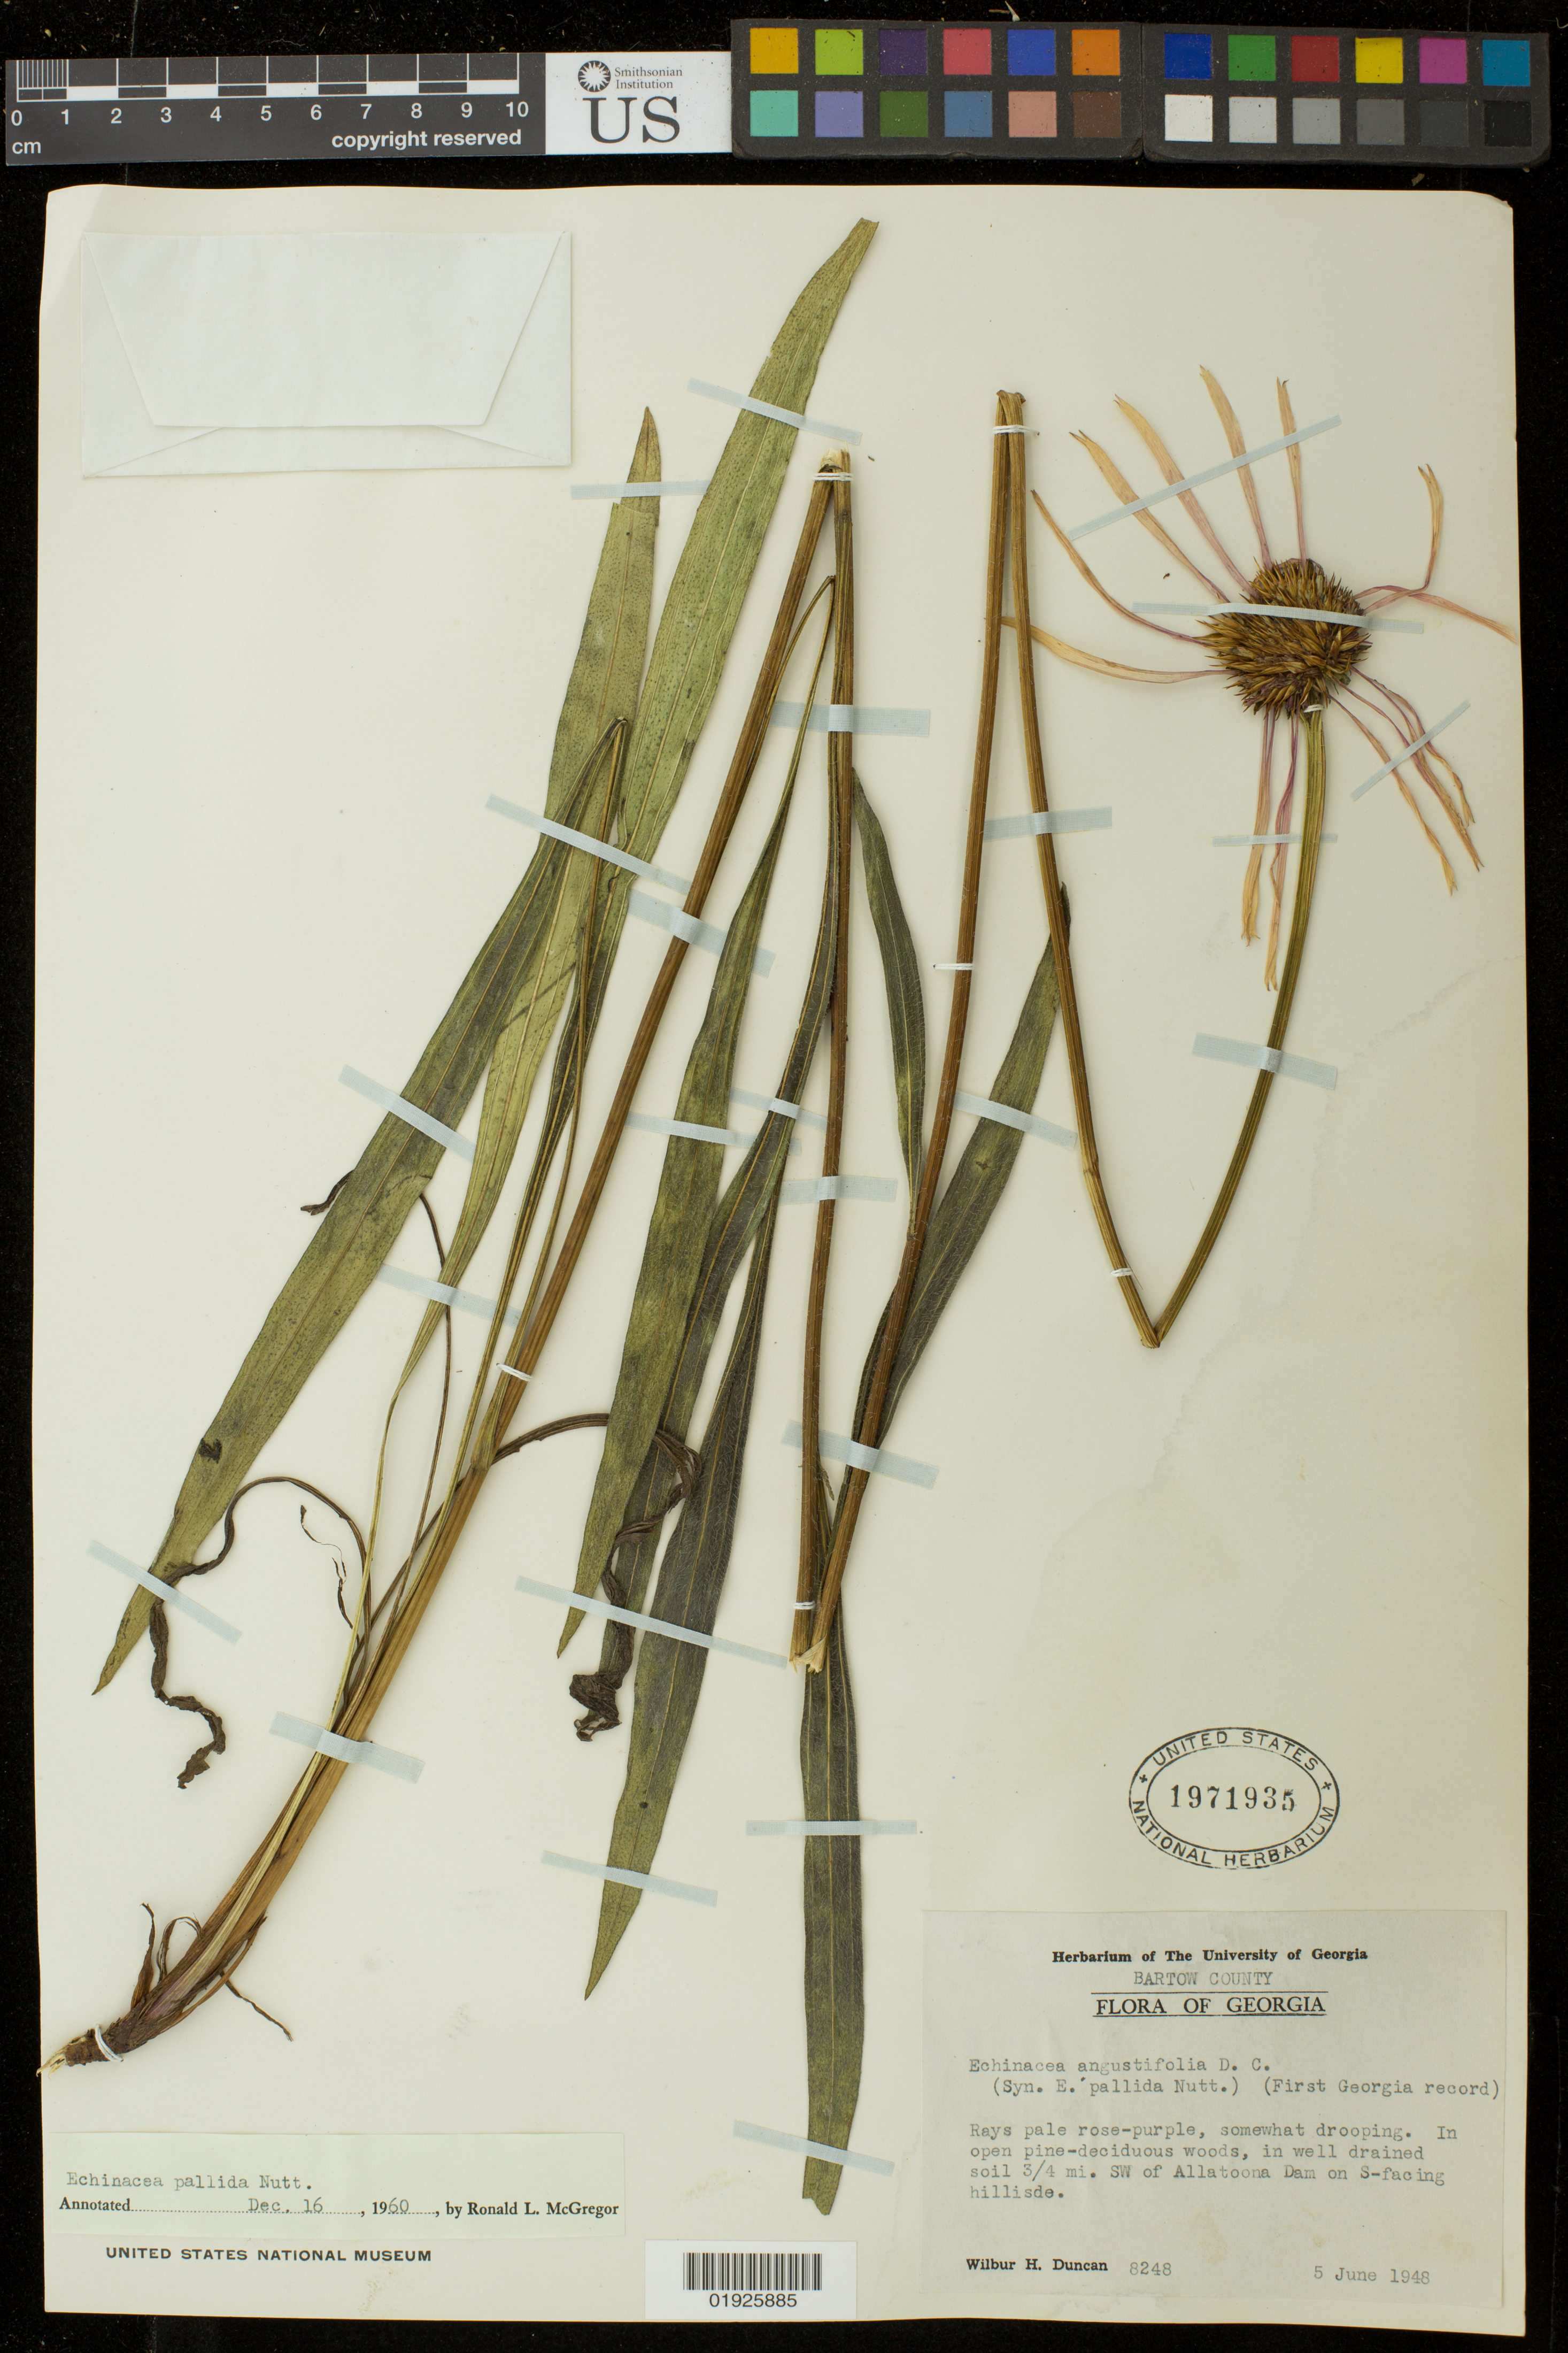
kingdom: Plantae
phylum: Tracheophyta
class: Magnoliopsida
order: Asterales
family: Asteraceae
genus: Echinacea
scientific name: Echinacea pallida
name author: (Nutt.) Nutt.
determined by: McGregor, R. L.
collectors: W. H. Duncan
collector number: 8248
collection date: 1948-06-05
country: United States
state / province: Georgia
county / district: Bartow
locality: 3/4 mi. SW of Allatoona Dam on S-facing hillside.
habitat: In open pine-deciduous woods, in well drained soil.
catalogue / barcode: US 1971935